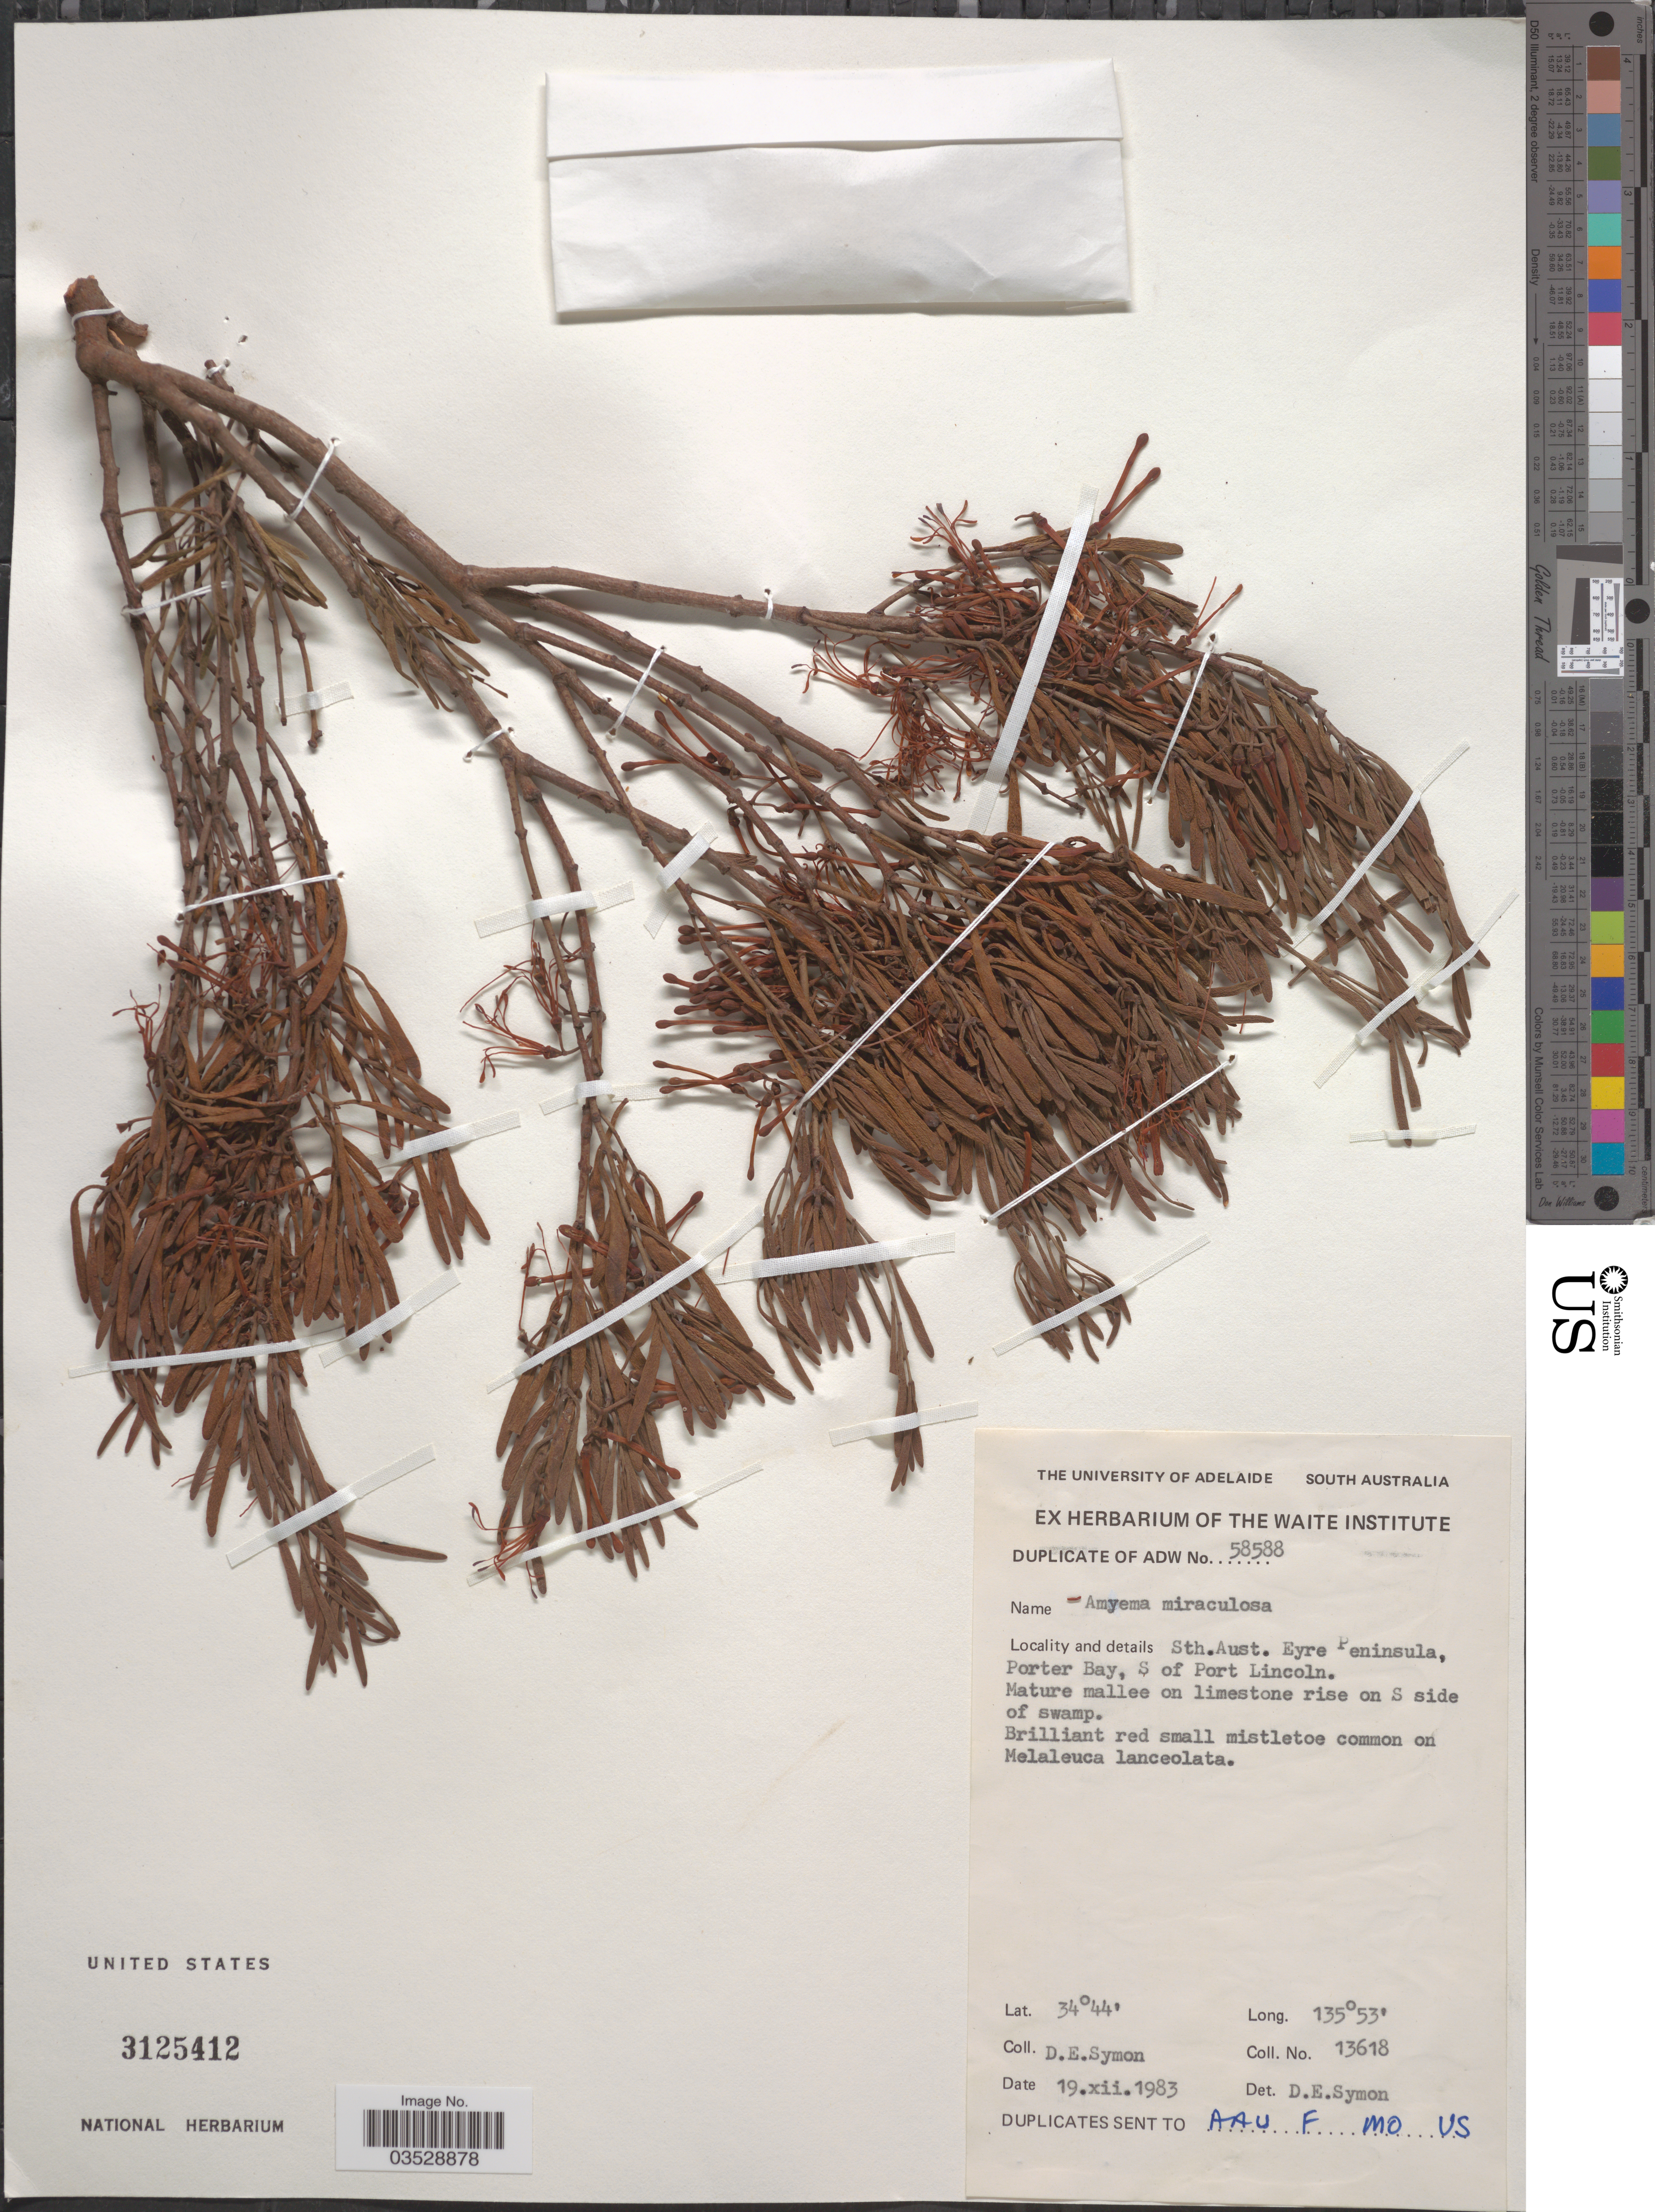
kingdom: Plantae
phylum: Tracheophyta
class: Magnoliopsida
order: Santalales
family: Loranthaceae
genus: Amyema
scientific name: Amyema miraculosa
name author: Tiegh.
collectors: D. Symon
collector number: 13618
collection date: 1983-12-19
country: Australia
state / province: South Australia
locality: Eyre Peninsula, Porter Bay, S of Port Lincoln. Mature mallee on limestone rise on S side of swamp.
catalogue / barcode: US 3125412